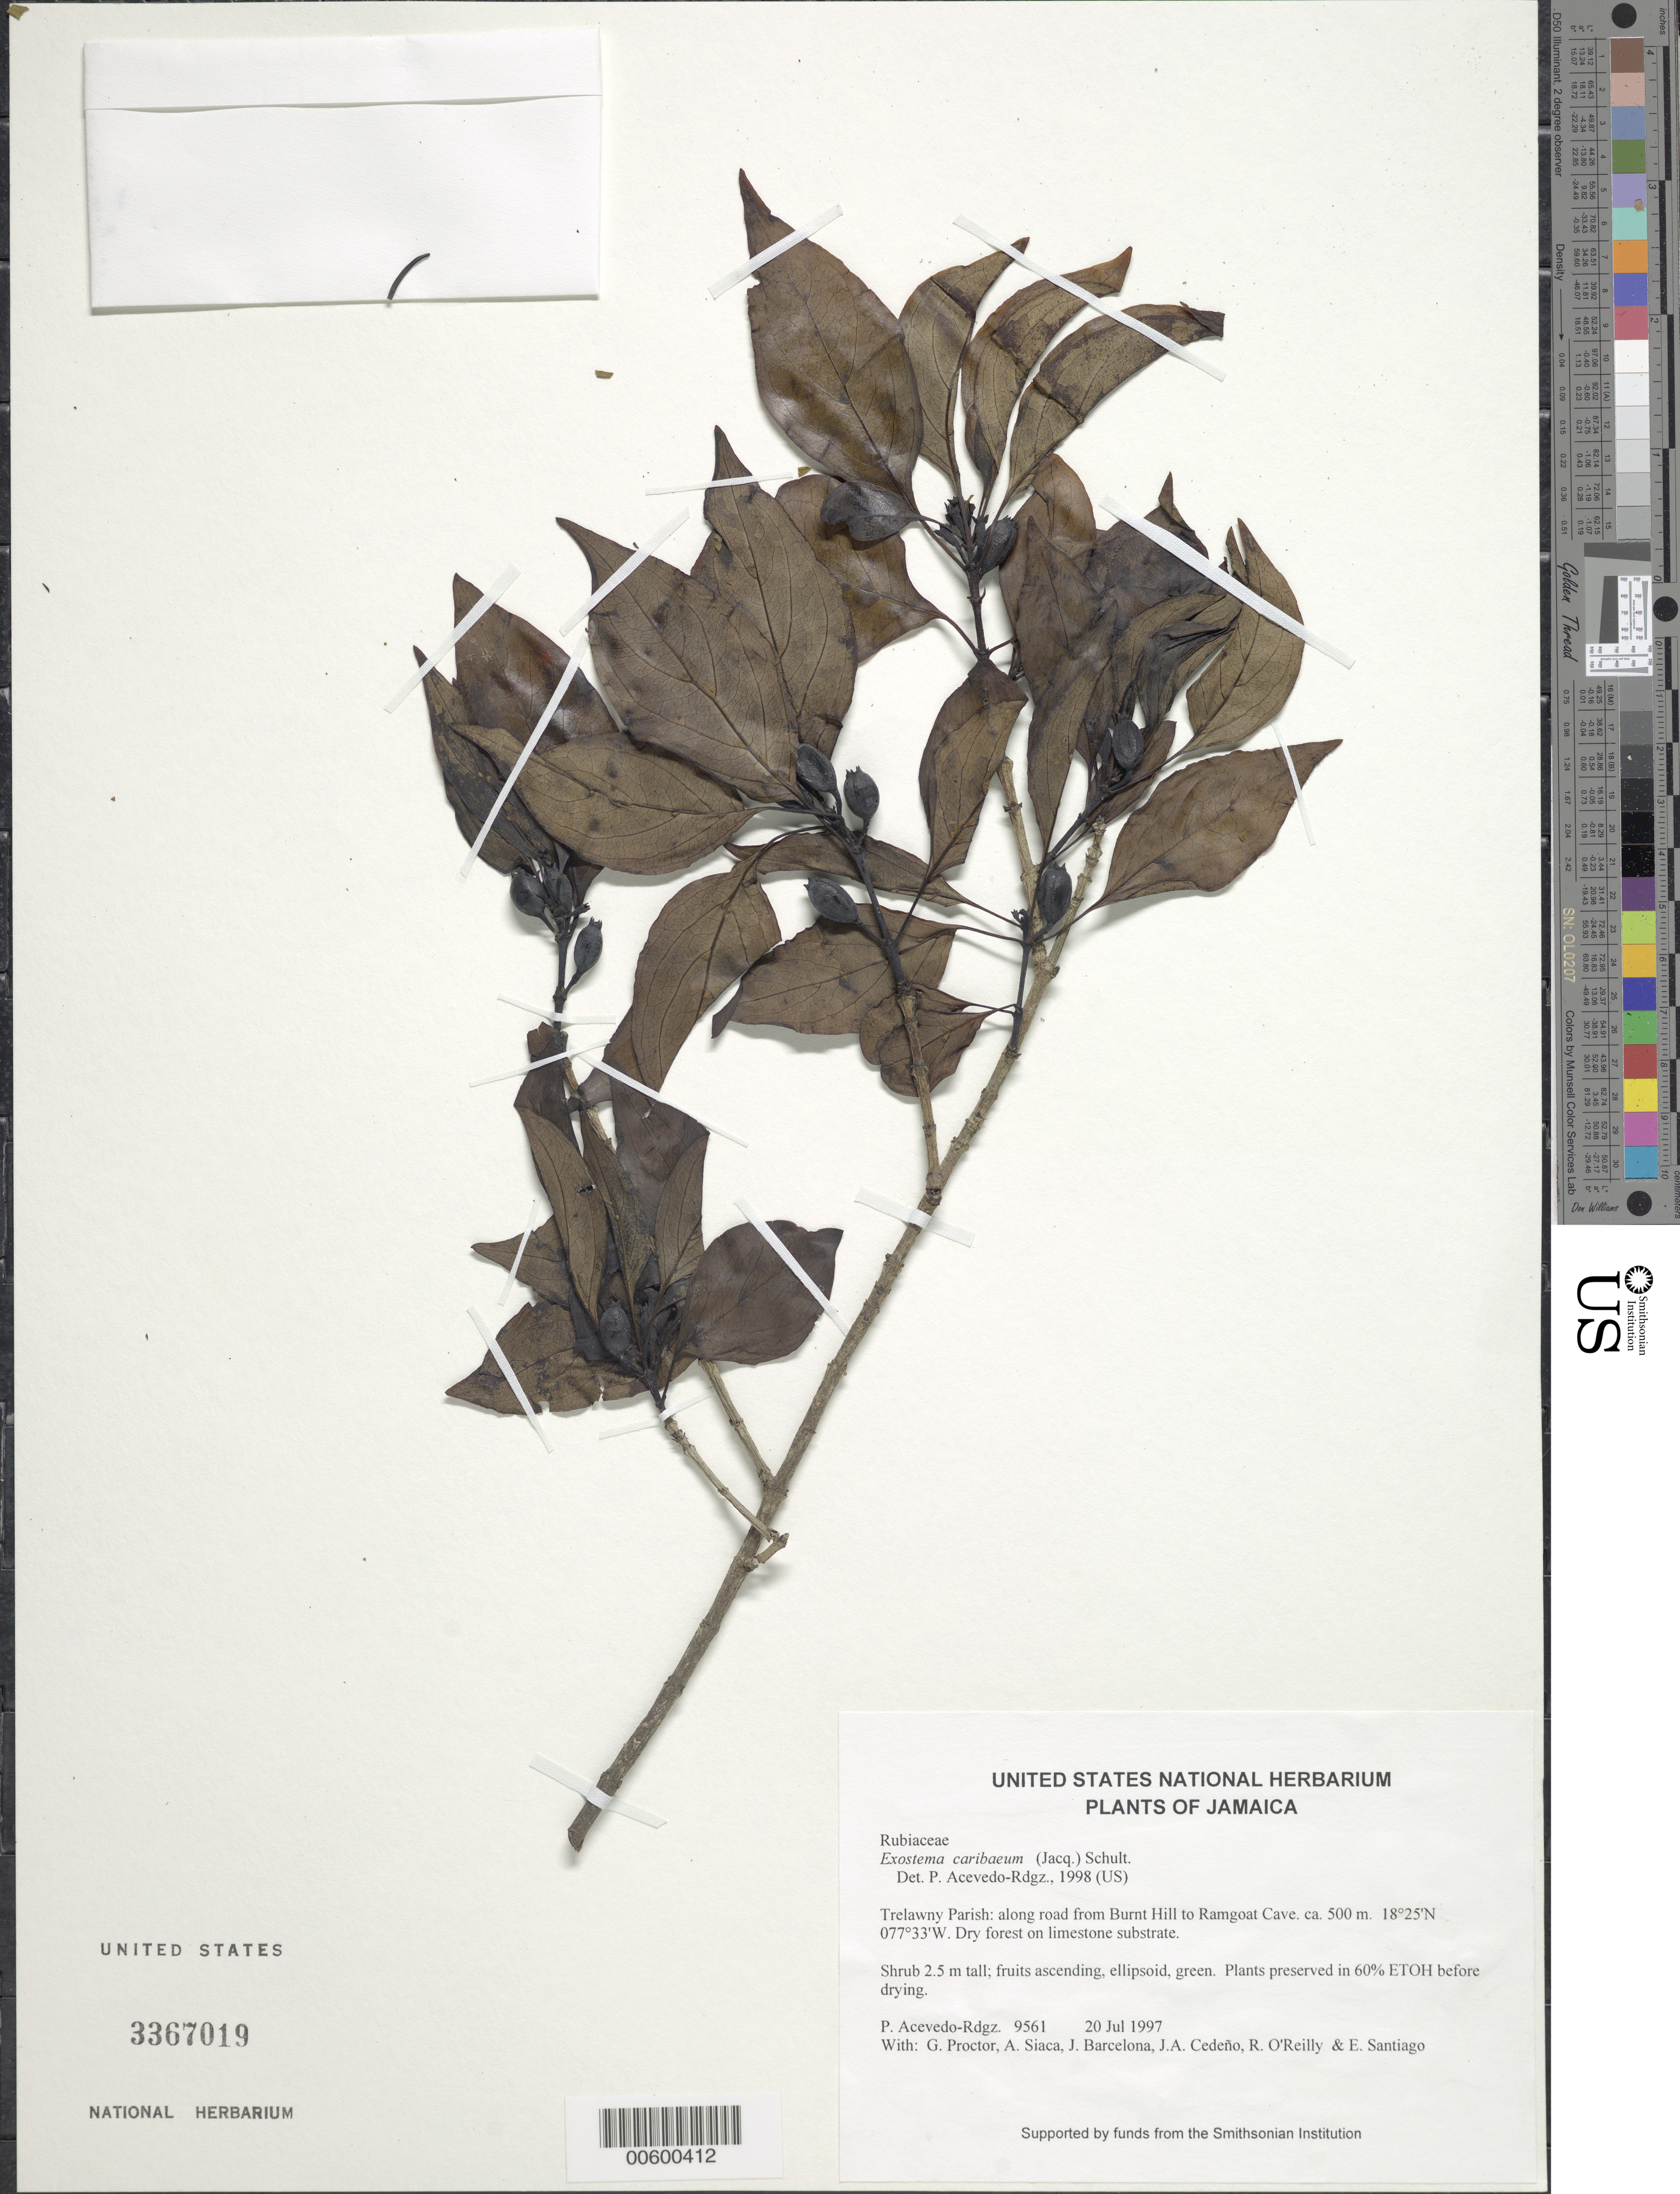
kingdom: Plantae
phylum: Tracheophyta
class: Magnoliopsida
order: Gentianales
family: Rubiaceae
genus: Exostema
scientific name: Exostema caribaeum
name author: (Jacq.) Roem. & Schult.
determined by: Acevedo-Rodríguez, P., (BOT), Smithsonian Institution - National Museum of Natural History (UNITED STATES)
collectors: P. Acevedo-Rodr., G. R. Proctor, A. Siaca, J. Barcelona, J. A. Cedeño M. & R. O'Reilly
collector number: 9561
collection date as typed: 20 Jul 1997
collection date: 1997-07-20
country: Jamaica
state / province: Trelawny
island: Jamaica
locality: Trelawny Parish: along road from Burnt Hill to Ramgoat Cave.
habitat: Dry forest on limestone substrate.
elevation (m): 500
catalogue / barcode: US 3367019